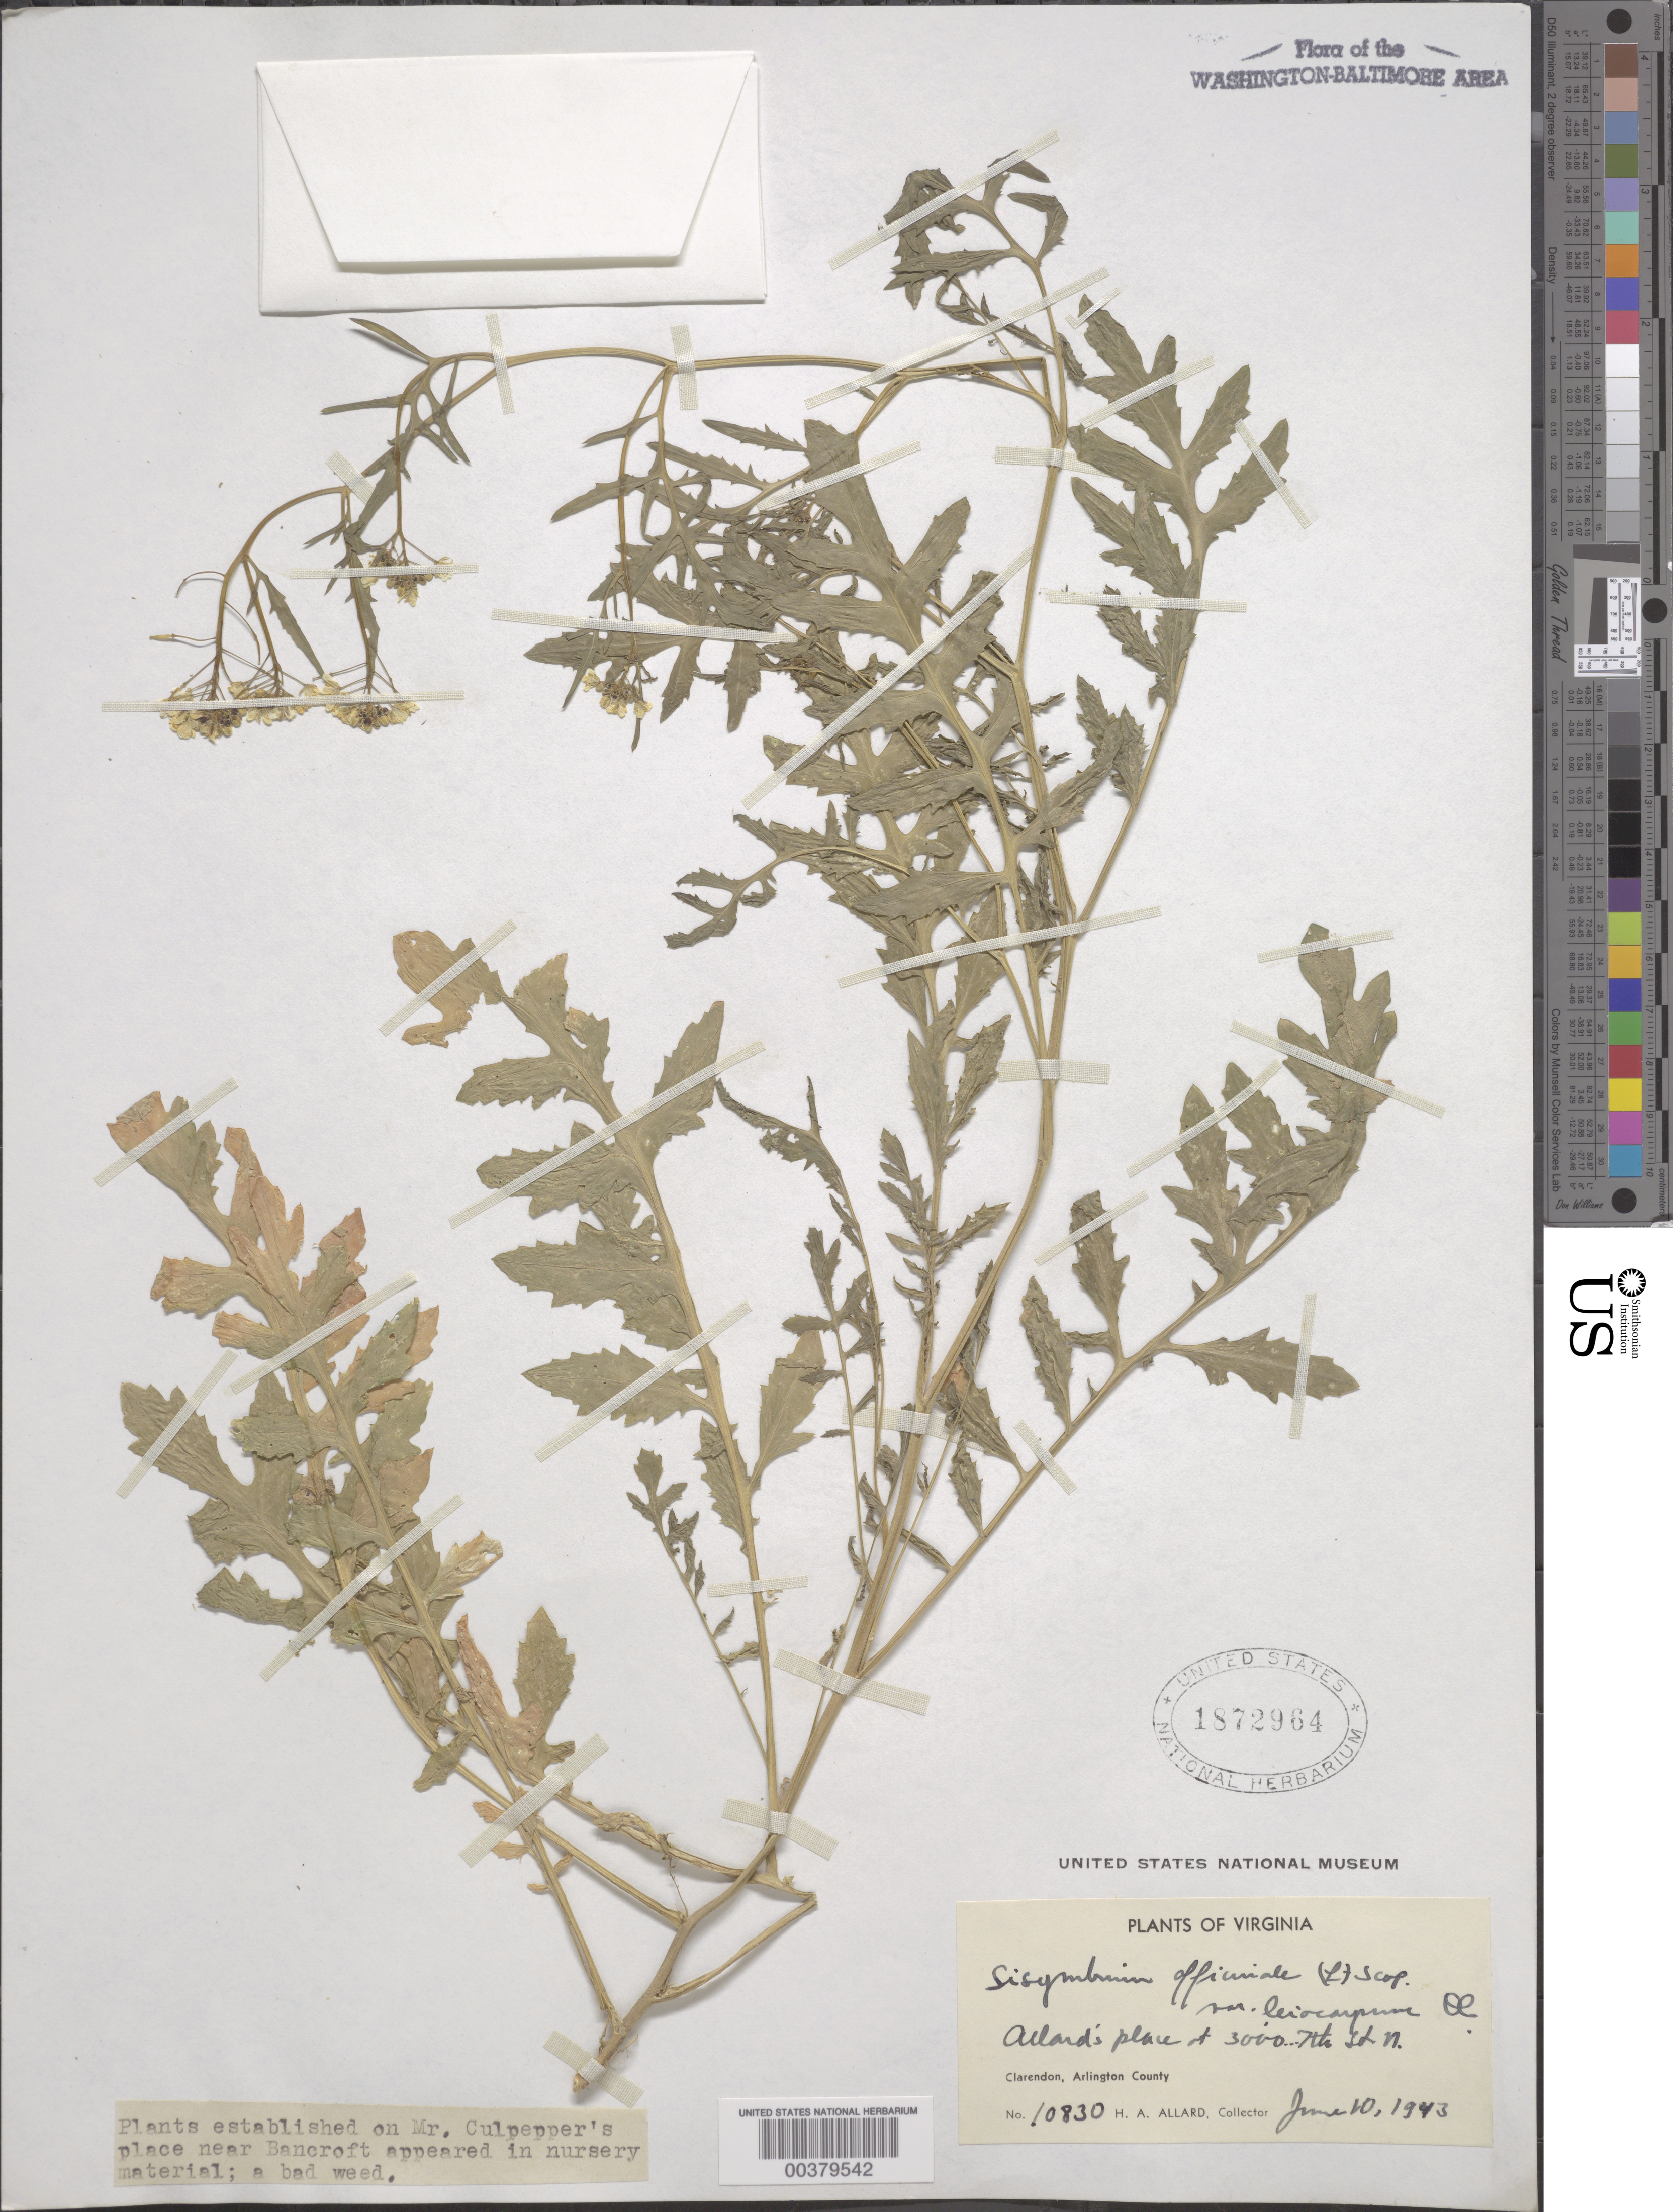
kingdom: Plantae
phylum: Tracheophyta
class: Magnoliopsida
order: Brassicales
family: Brassicaceae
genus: Sisymbrium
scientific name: Sisymbrium officinale var. leiocarpum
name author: DC.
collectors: H. A. Allard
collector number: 10830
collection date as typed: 10 Jun 1943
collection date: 1943-06-10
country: United States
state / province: Virginia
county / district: Arlington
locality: Allards Yard, Arlington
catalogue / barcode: US 1872964